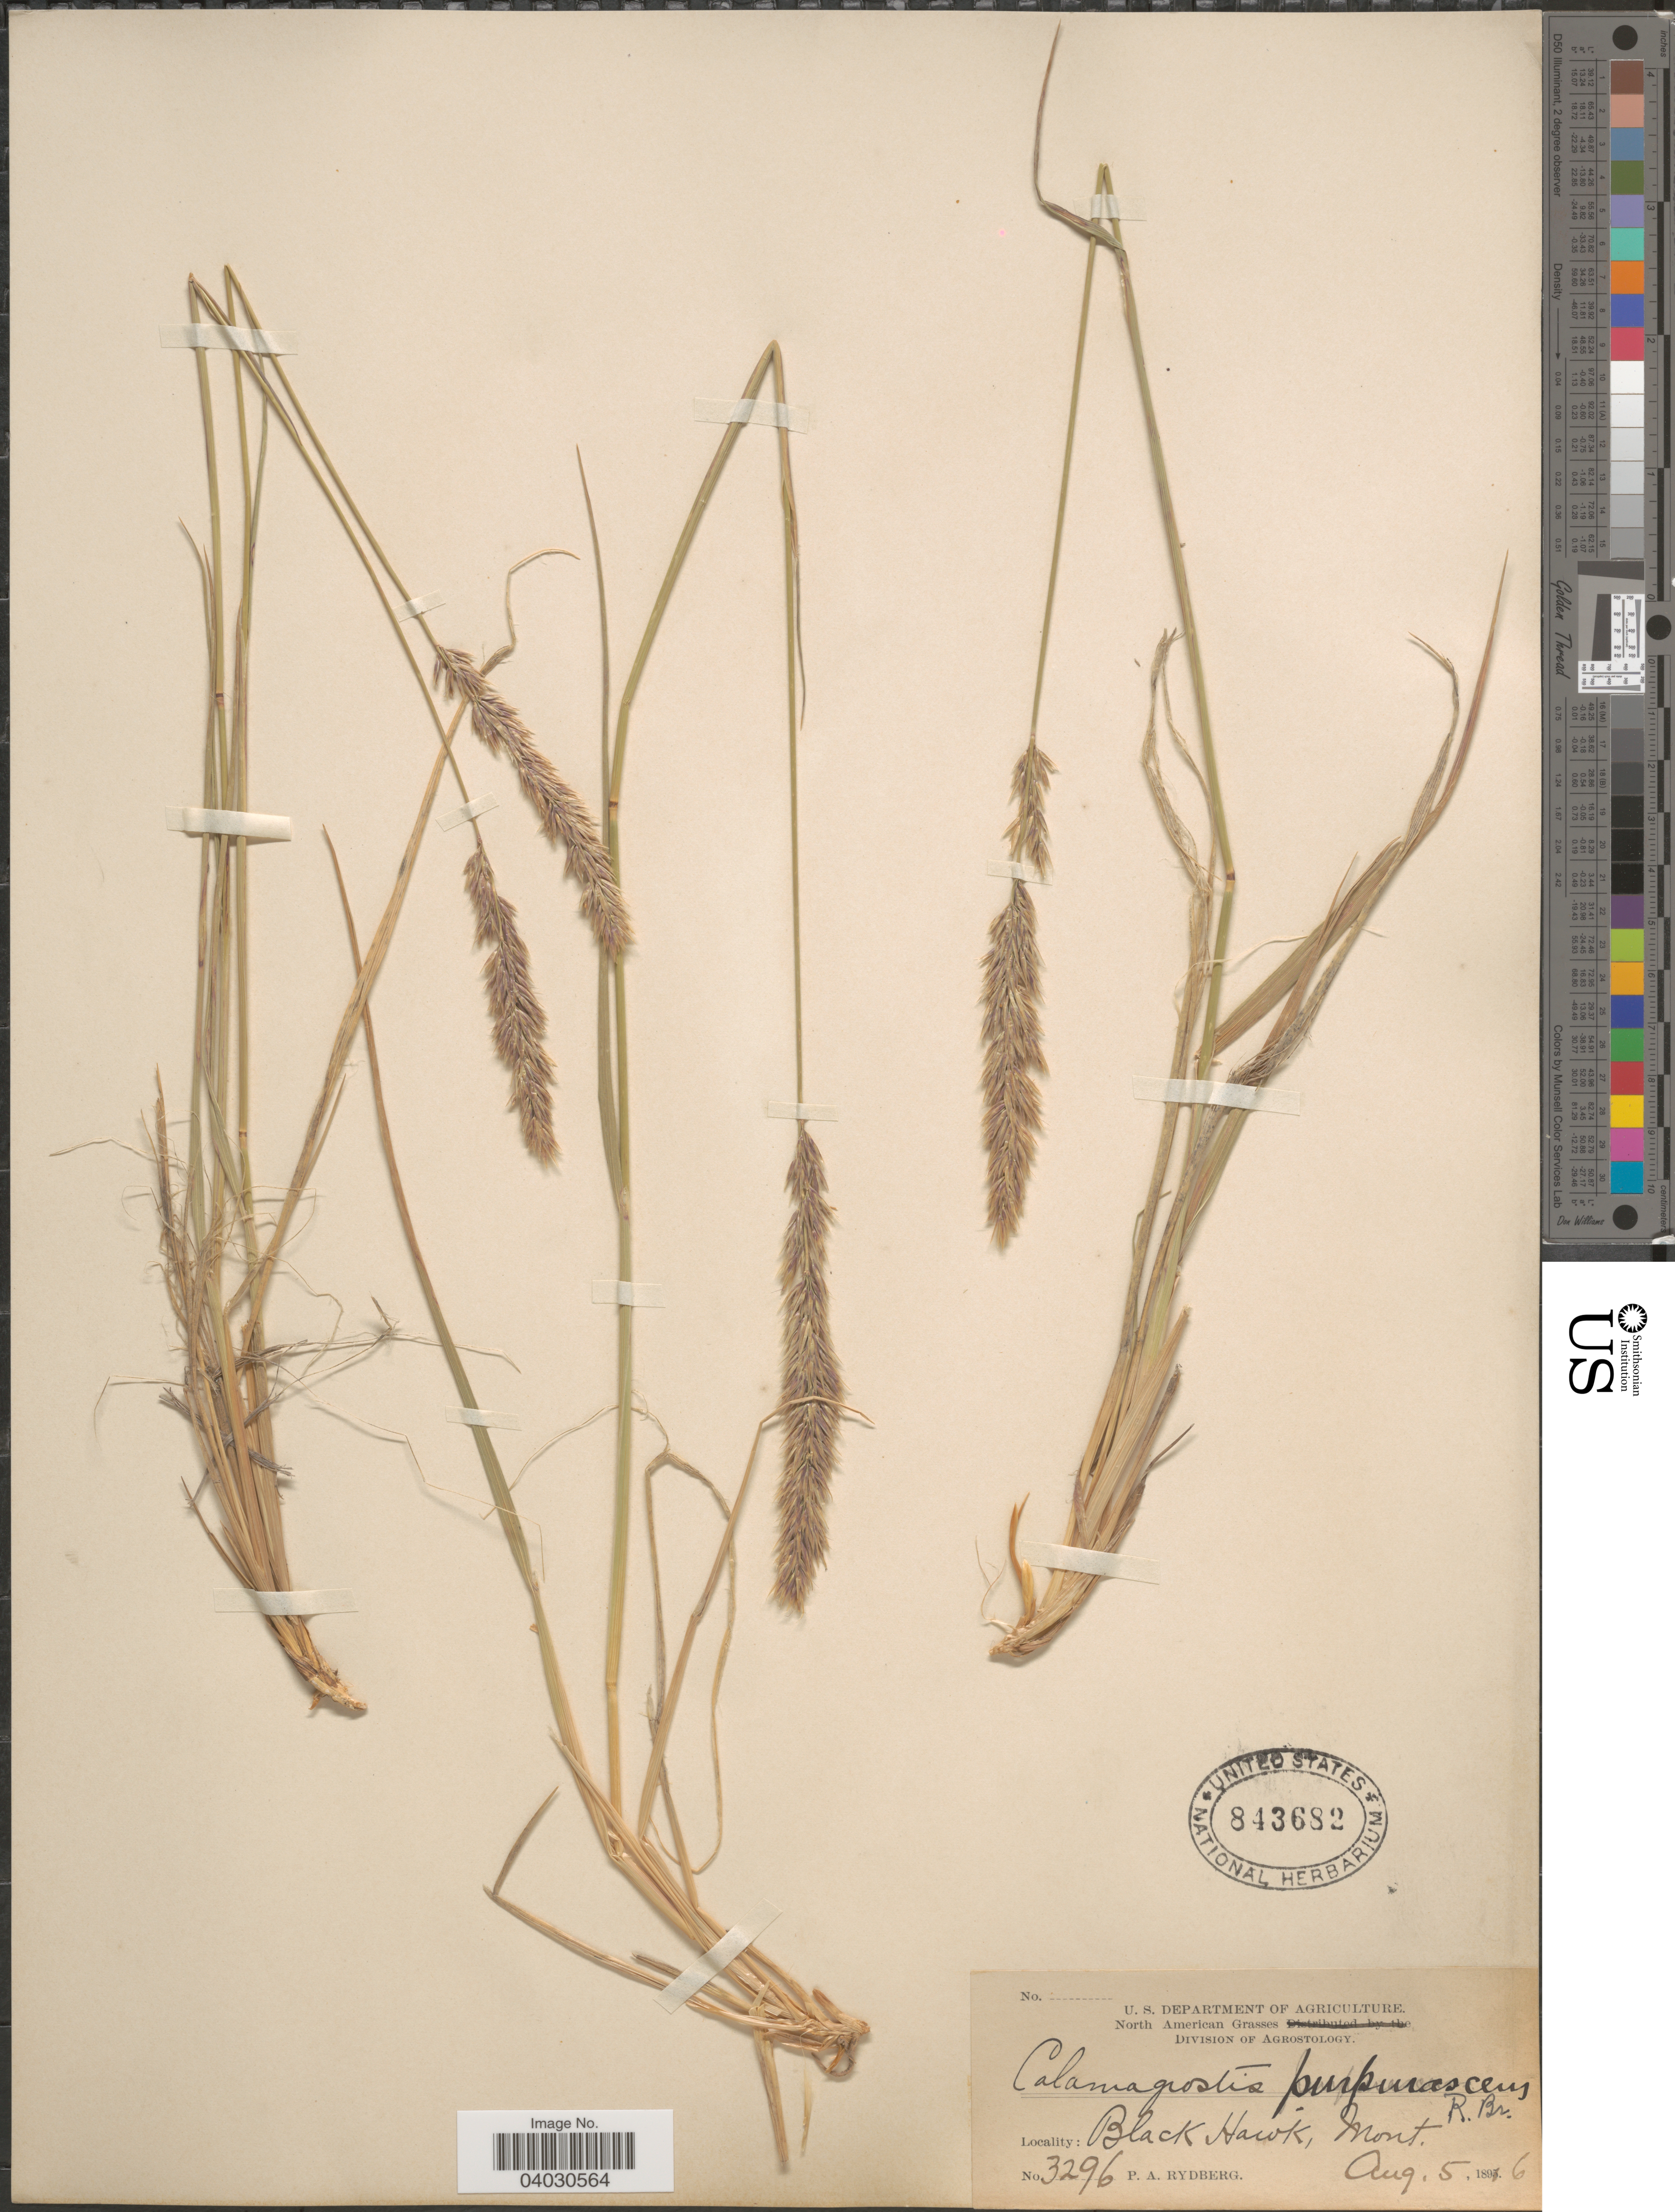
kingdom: Plantae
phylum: Tracheophyta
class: Liliopsida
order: Poales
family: Poaceae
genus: Calamagrostis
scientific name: Calamagrostis purpurascens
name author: R. Br.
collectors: P. A. Rydberg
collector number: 3296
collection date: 1816-08-05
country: United States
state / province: Montana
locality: Black Hawk.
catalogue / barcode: US 843682